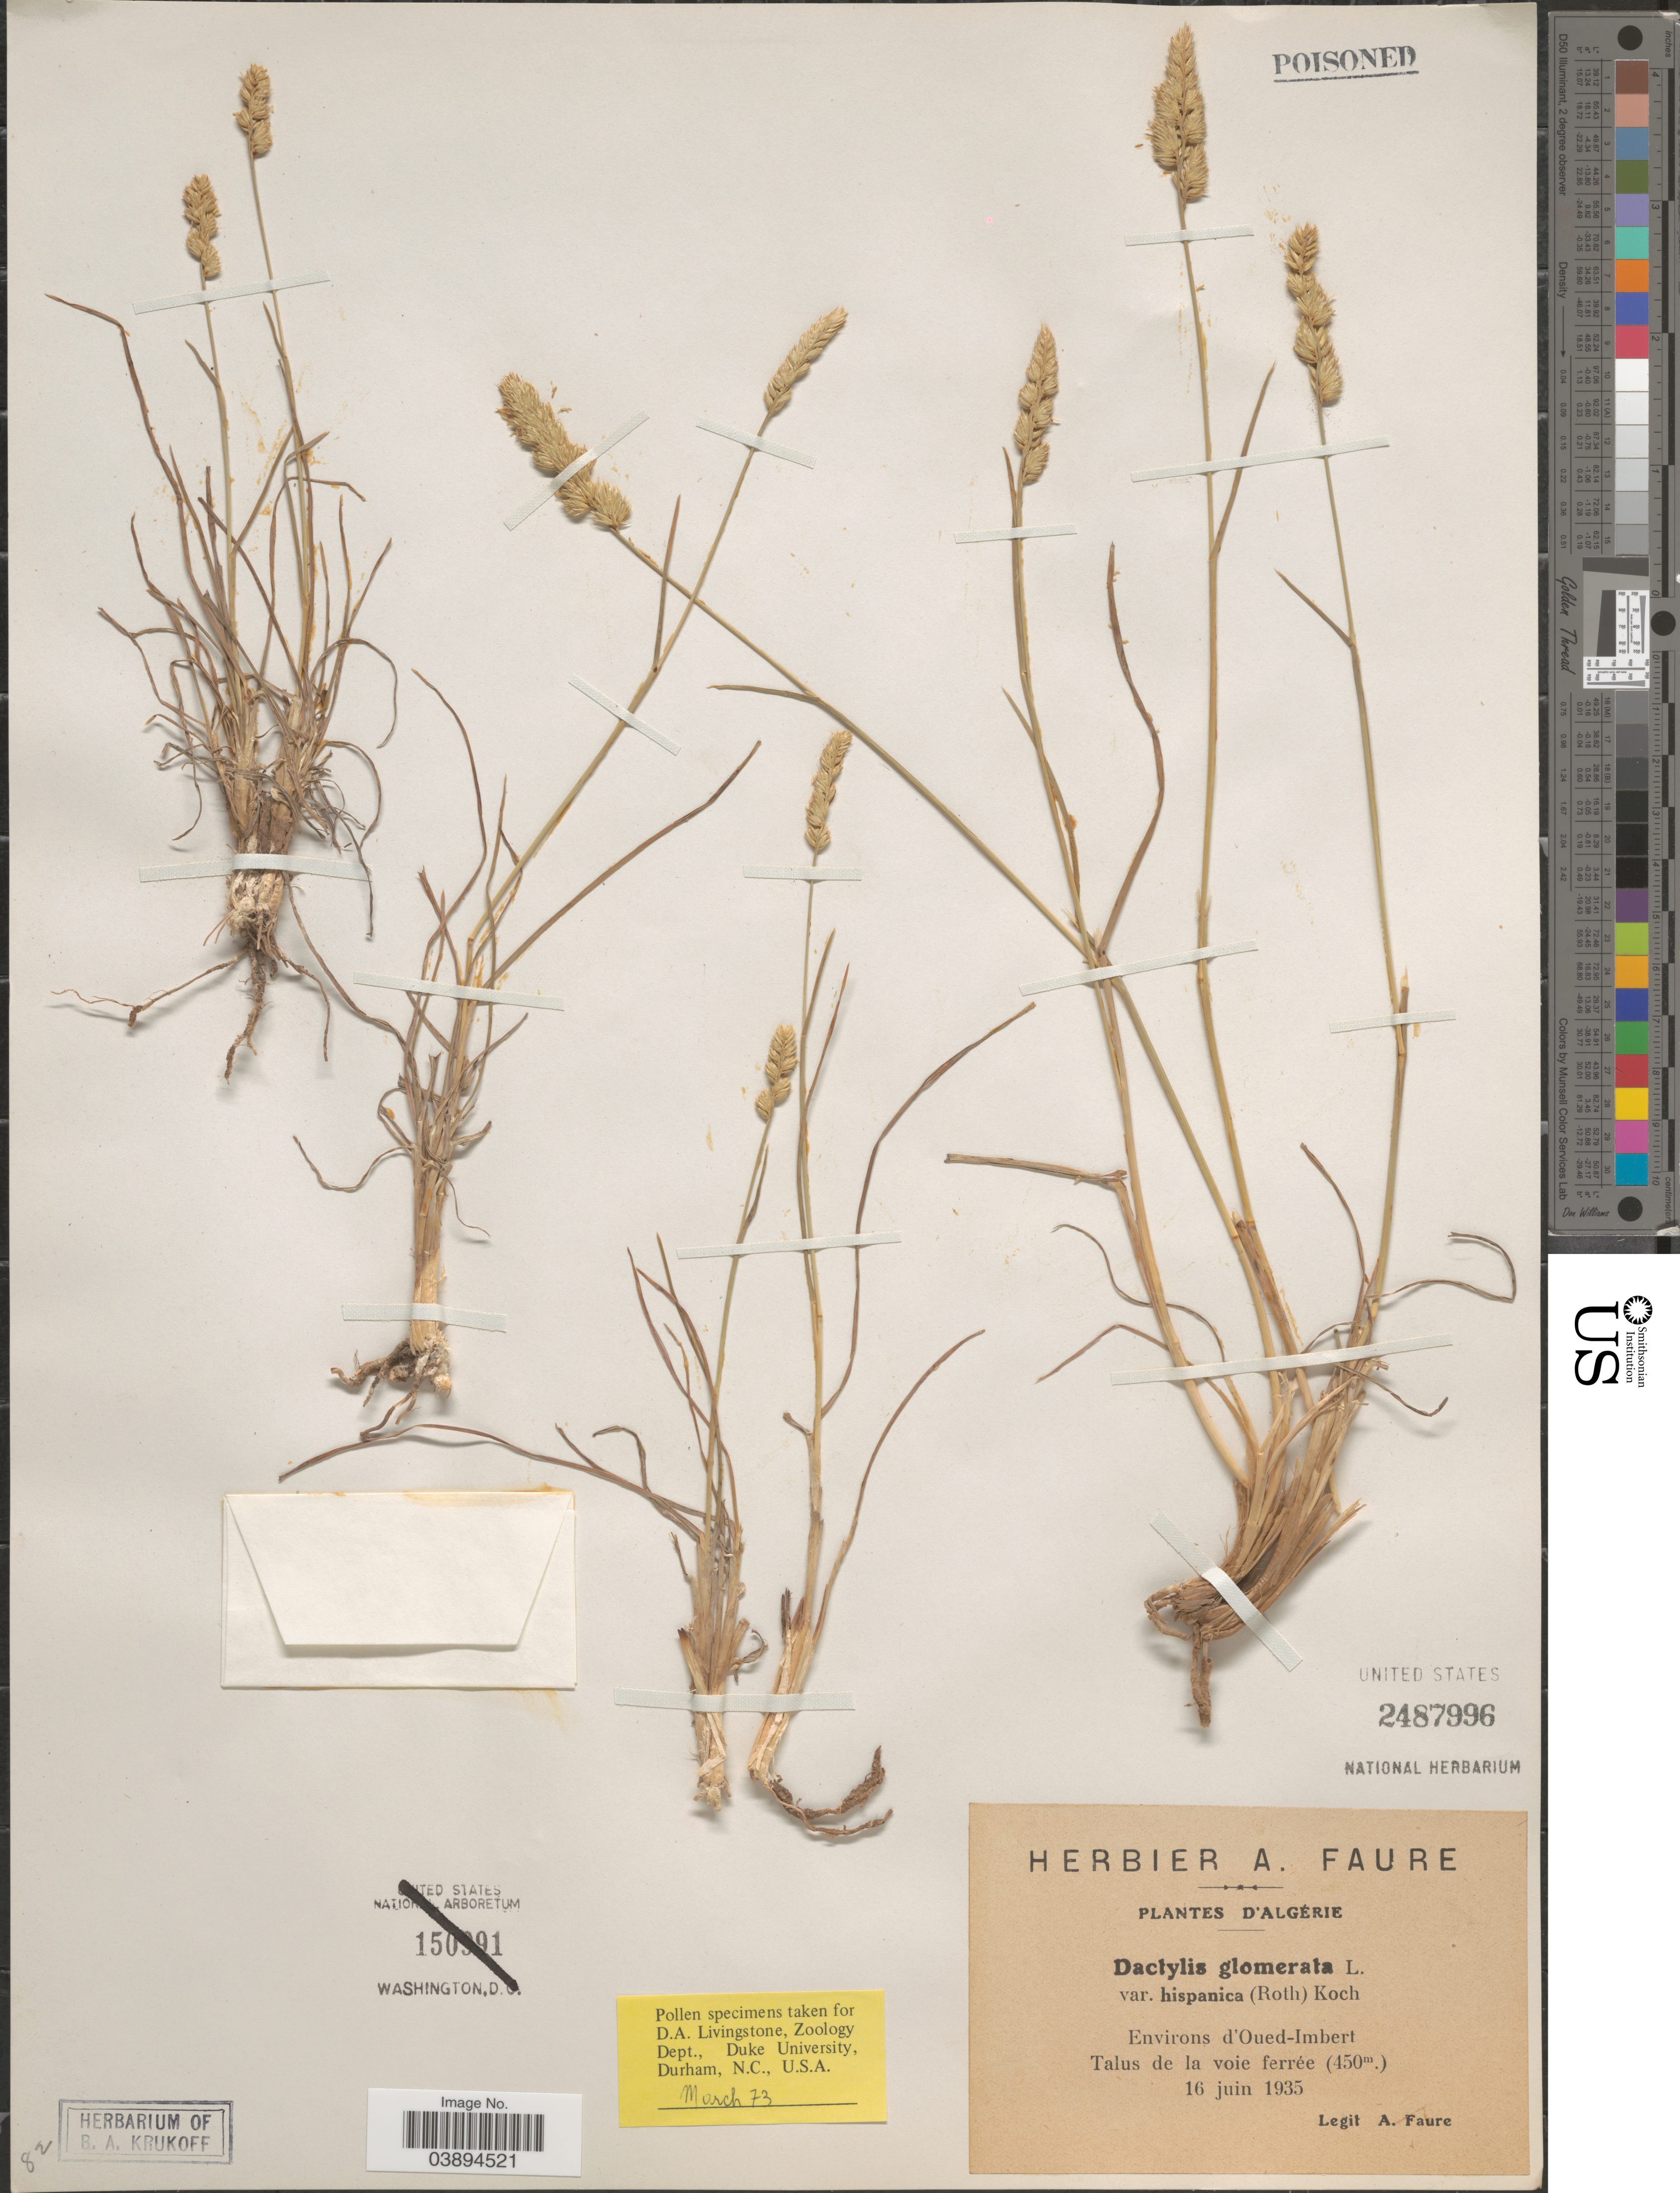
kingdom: Plantae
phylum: Tracheophyta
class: Liliopsida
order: Poales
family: Poaceae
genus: Dactylis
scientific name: Dactylis glomerata subsp. hispanica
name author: (Roth) Nyman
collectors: A. Faure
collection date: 1935-06-16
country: Algeria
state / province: El Oued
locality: Algérie. Environs d' Oued-Imbert. Talus de la voie ferrée.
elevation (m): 450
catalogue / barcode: US 2487996